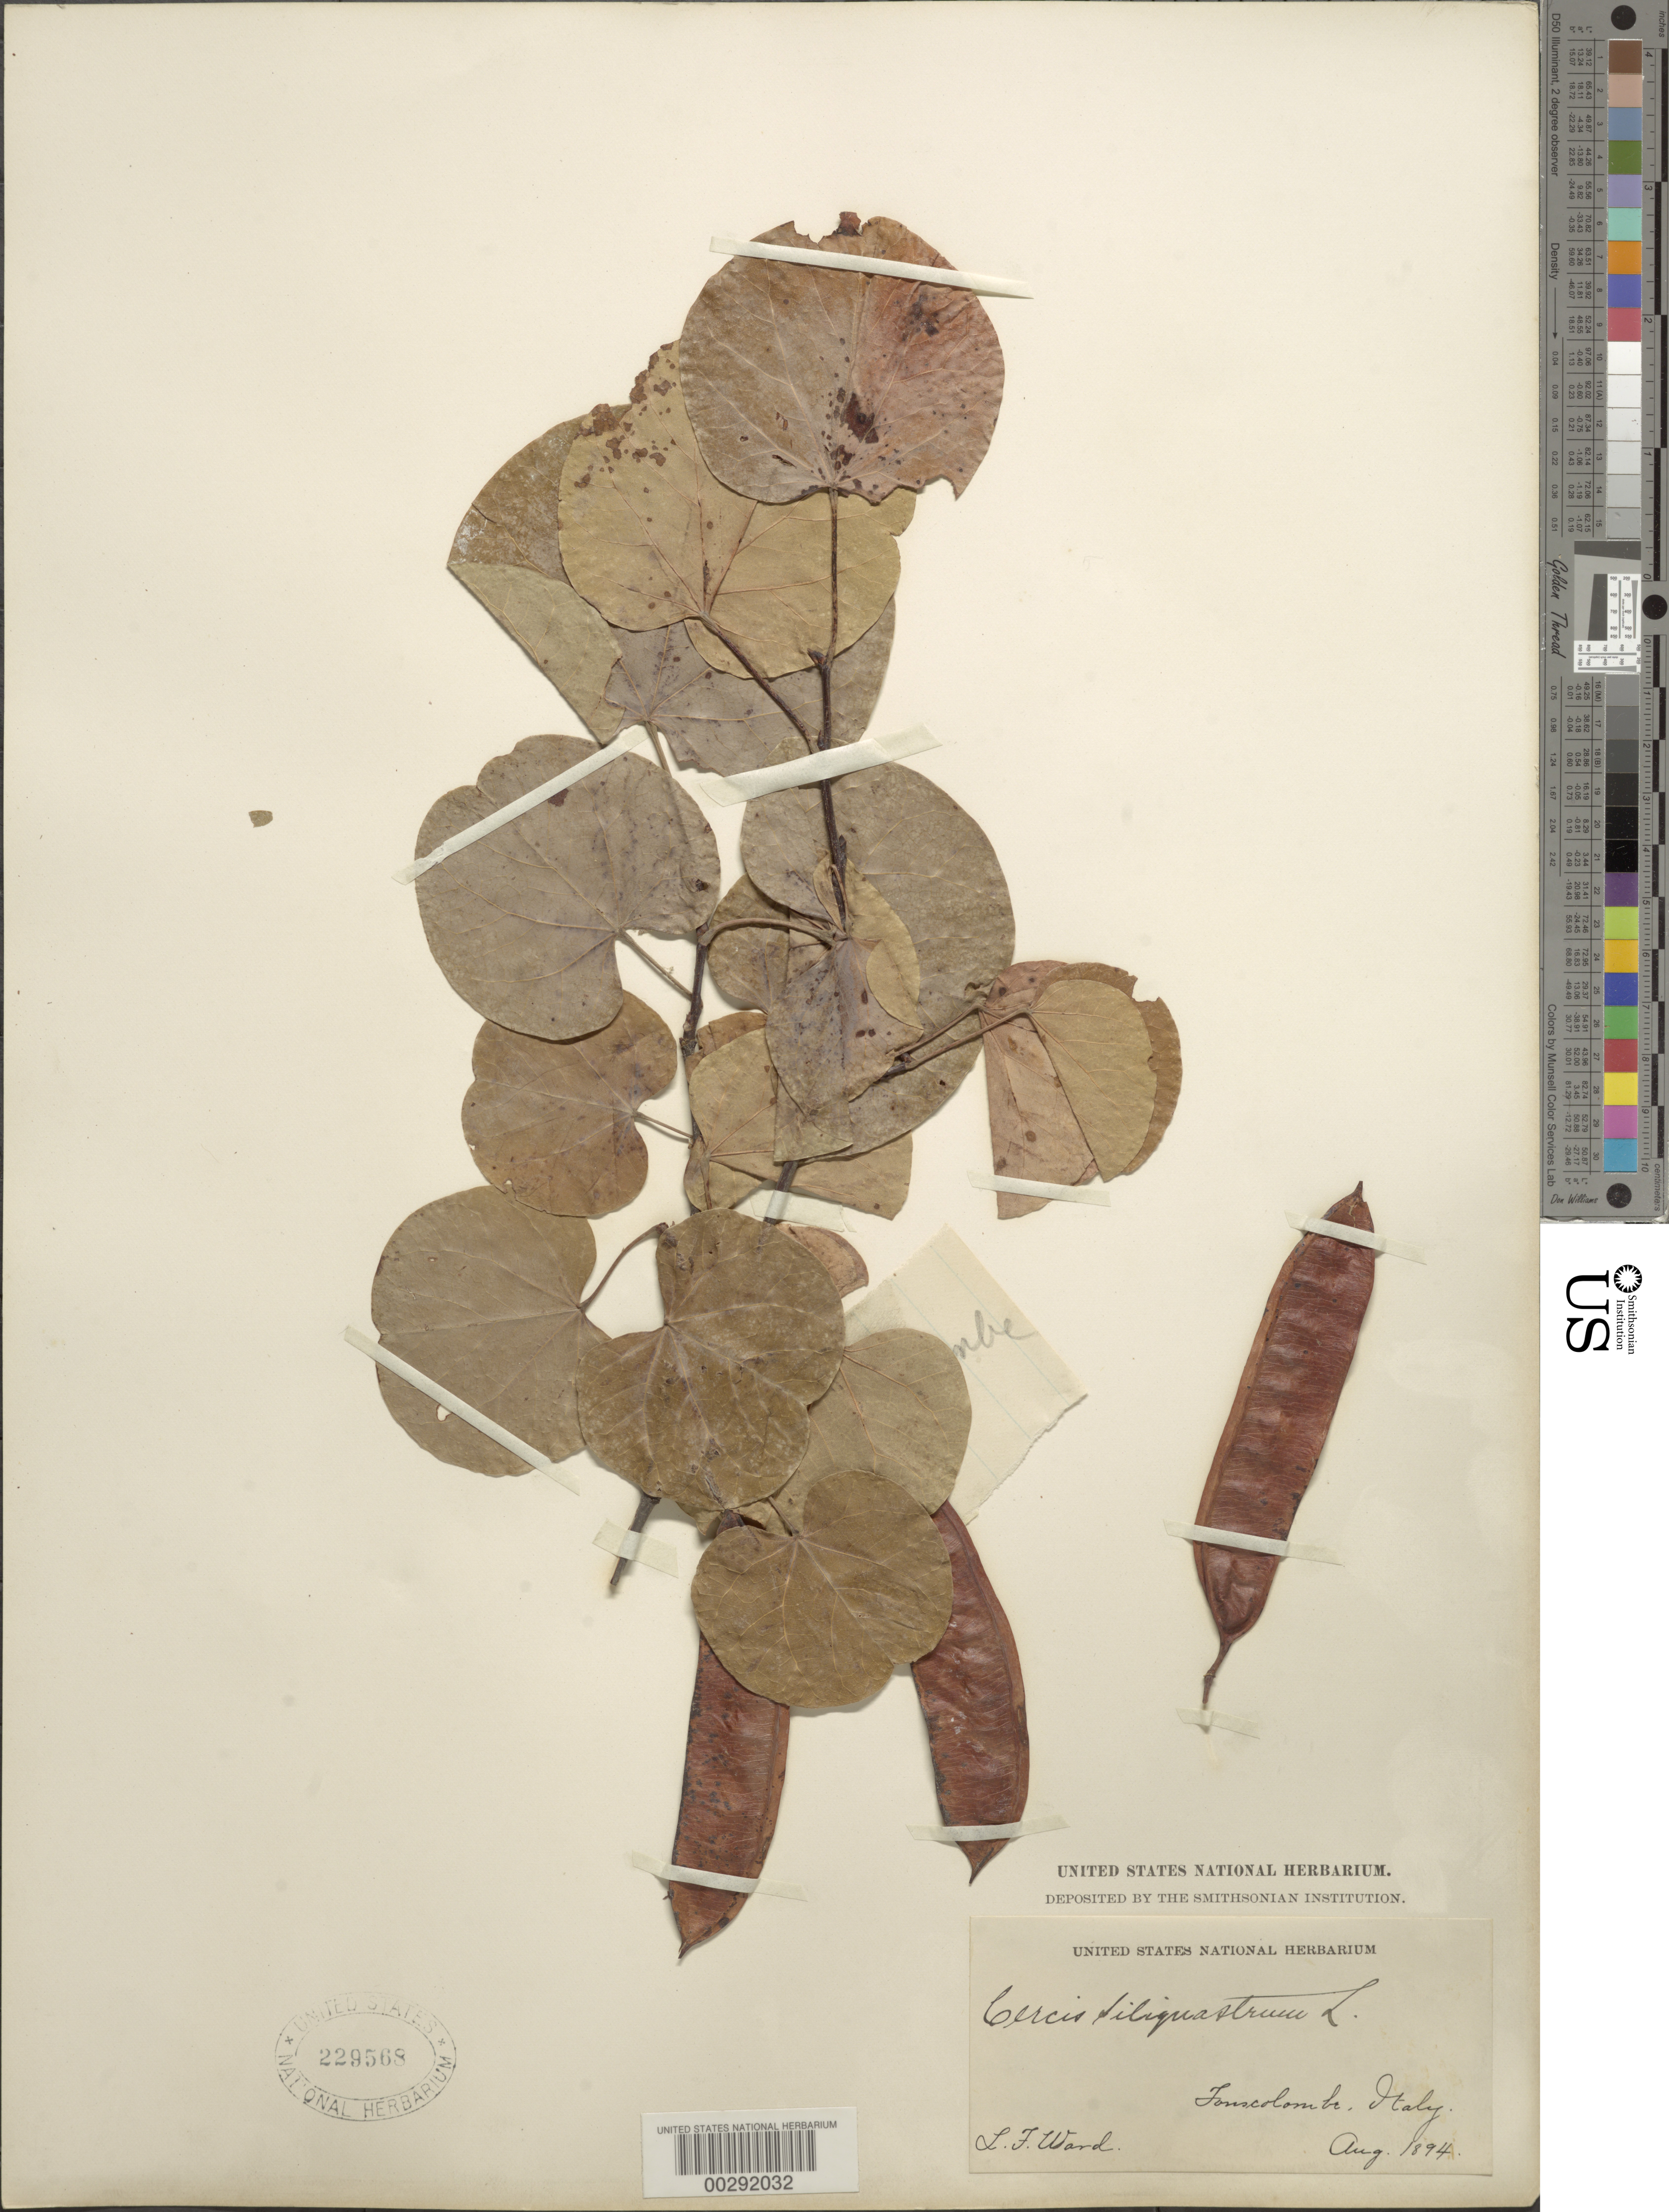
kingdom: Plantae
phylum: Tracheophyta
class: Magnoliopsida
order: Fabales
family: Fabaceae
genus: Cercis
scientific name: Cercis siliquastrum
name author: L.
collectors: L. F. Ward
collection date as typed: Aug 1894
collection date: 1894-08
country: Italy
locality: Fonscolombe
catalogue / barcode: US 229568